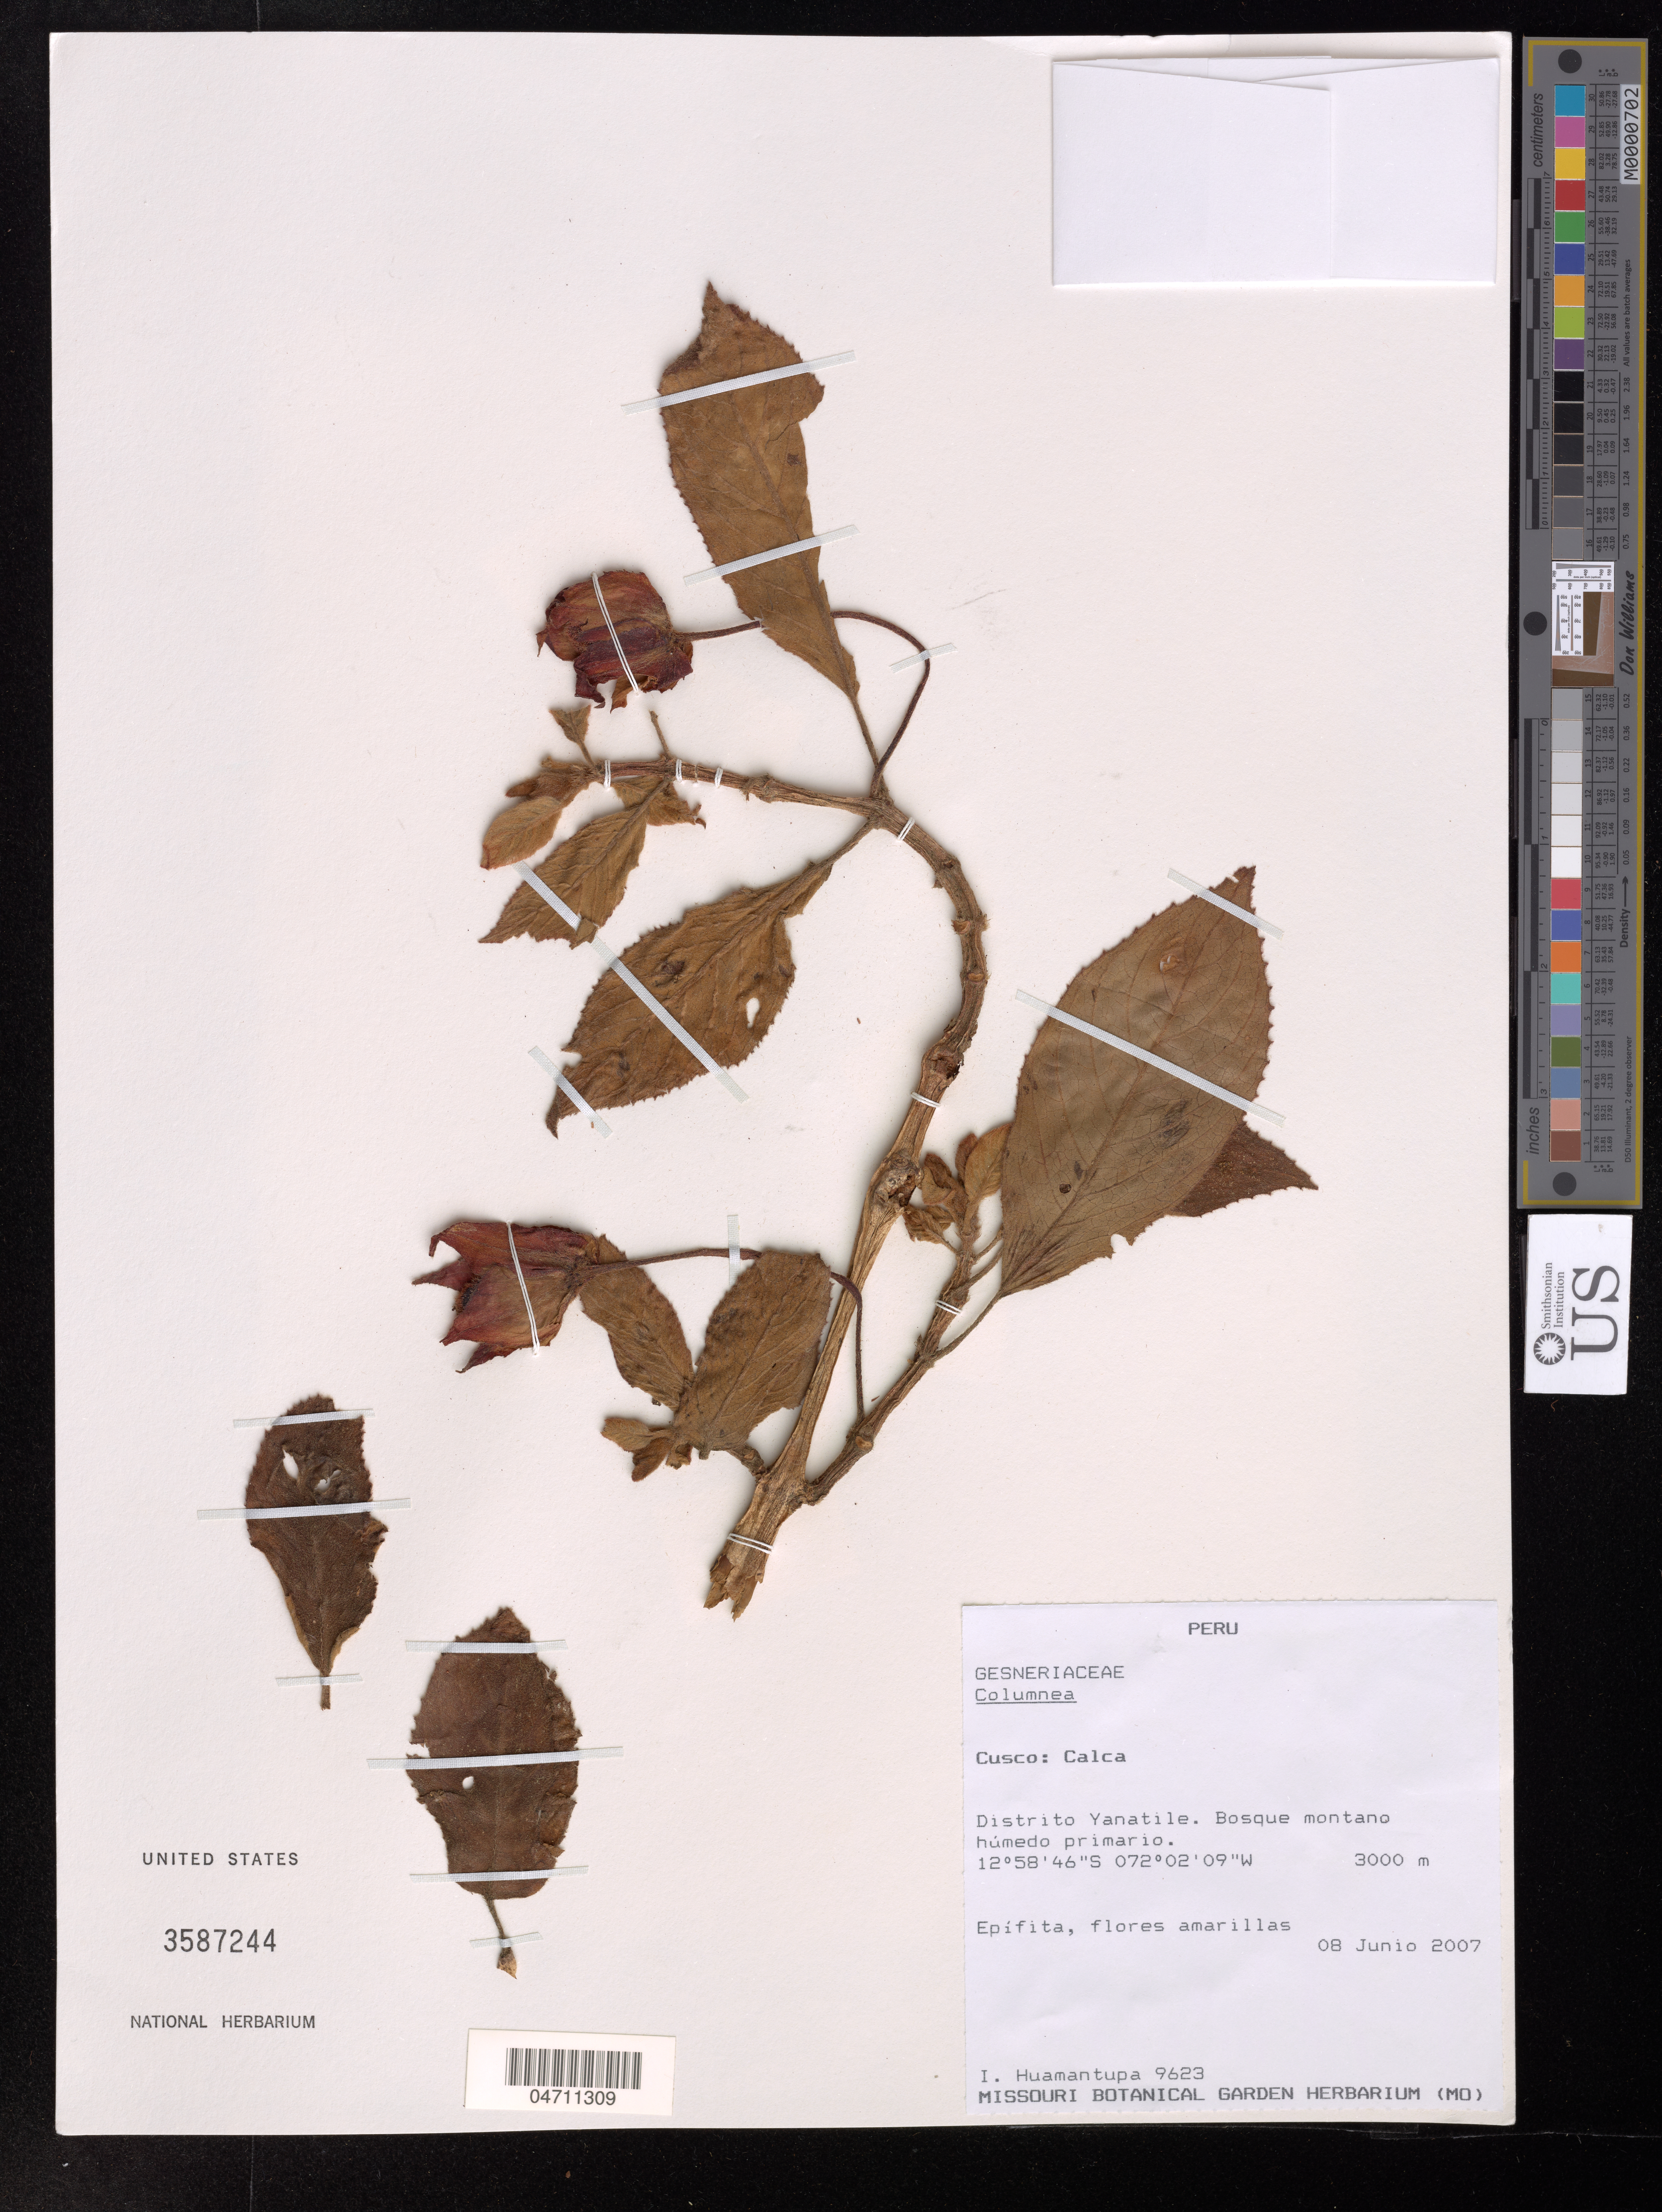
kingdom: Plantae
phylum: Tracheophyta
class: Magnoliopsida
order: Lamiales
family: Gesneriaceae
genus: Columnea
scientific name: Columnea sp.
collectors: A. Huamantupa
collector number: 9623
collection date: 2007-06-08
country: Peru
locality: Peru, Distrito Yanatile.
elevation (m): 3000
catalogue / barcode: US 3587244